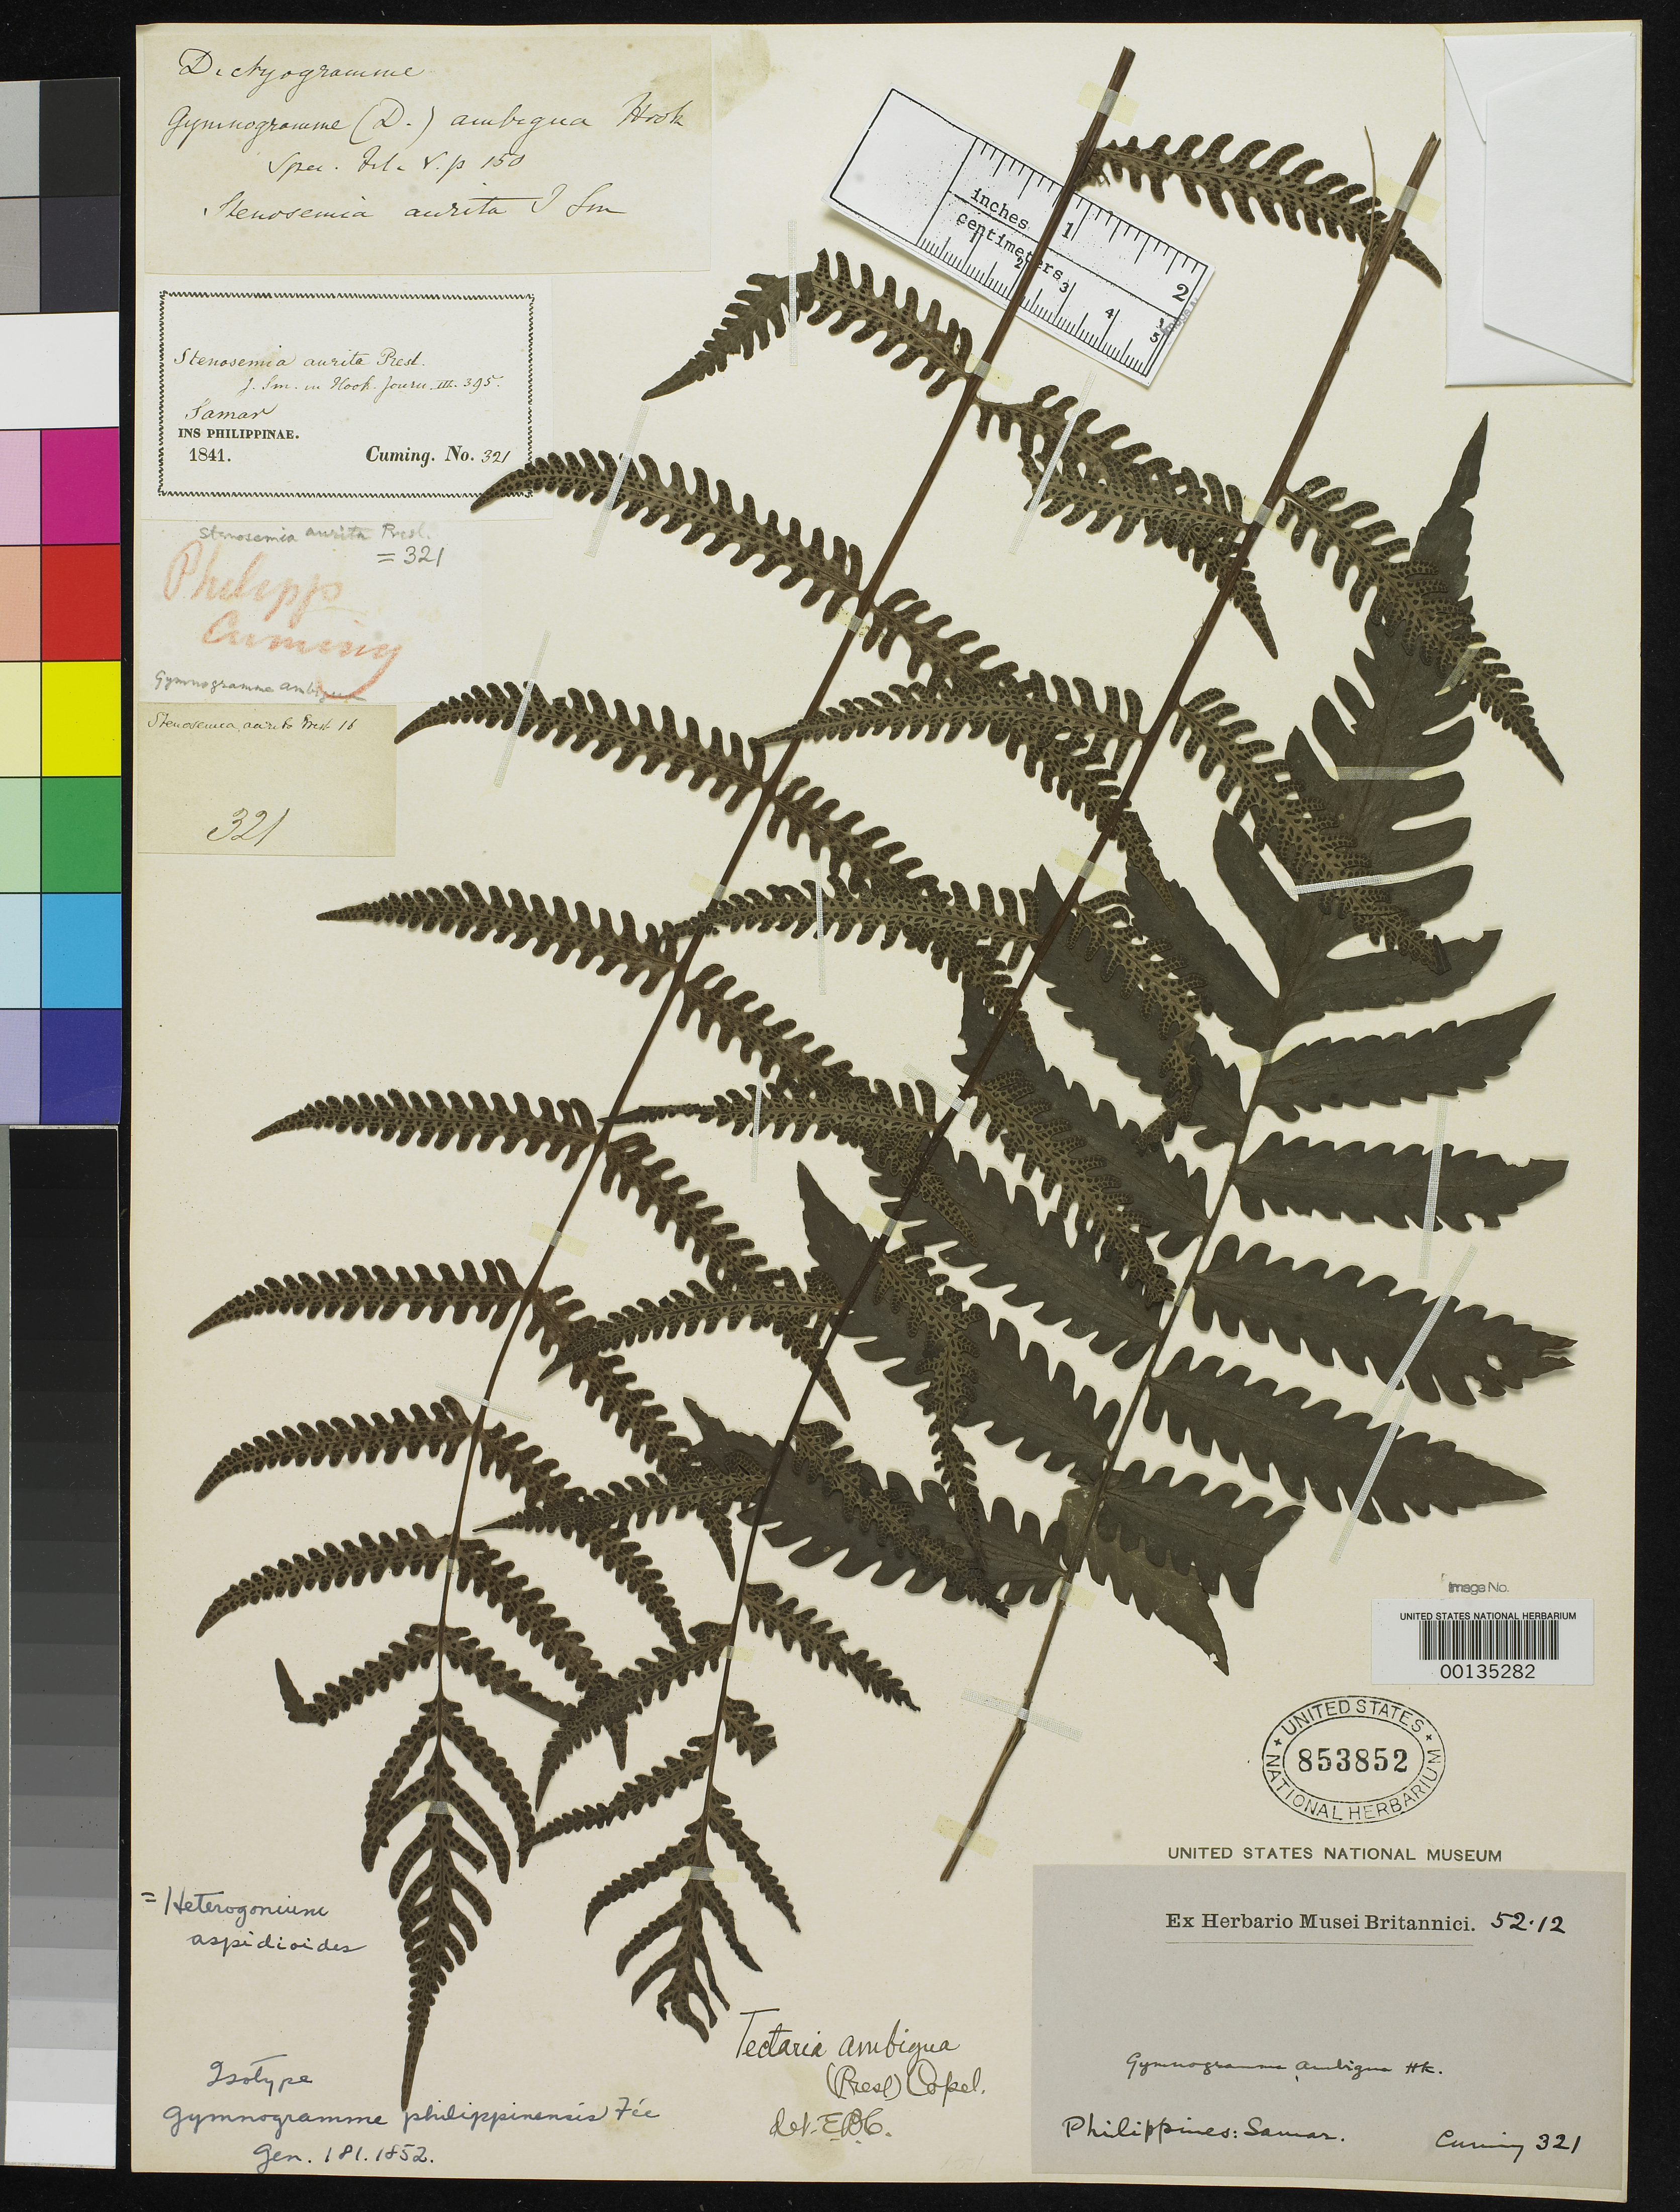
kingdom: Plantae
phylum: Tracheophyta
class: Polypodiopsida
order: Polypodiales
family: Pteridaceae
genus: Gymnogramma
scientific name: Gymnogramma philippensis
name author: Fée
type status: Type Collection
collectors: H. Cuming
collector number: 321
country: Philippines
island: Samar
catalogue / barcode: US 853852